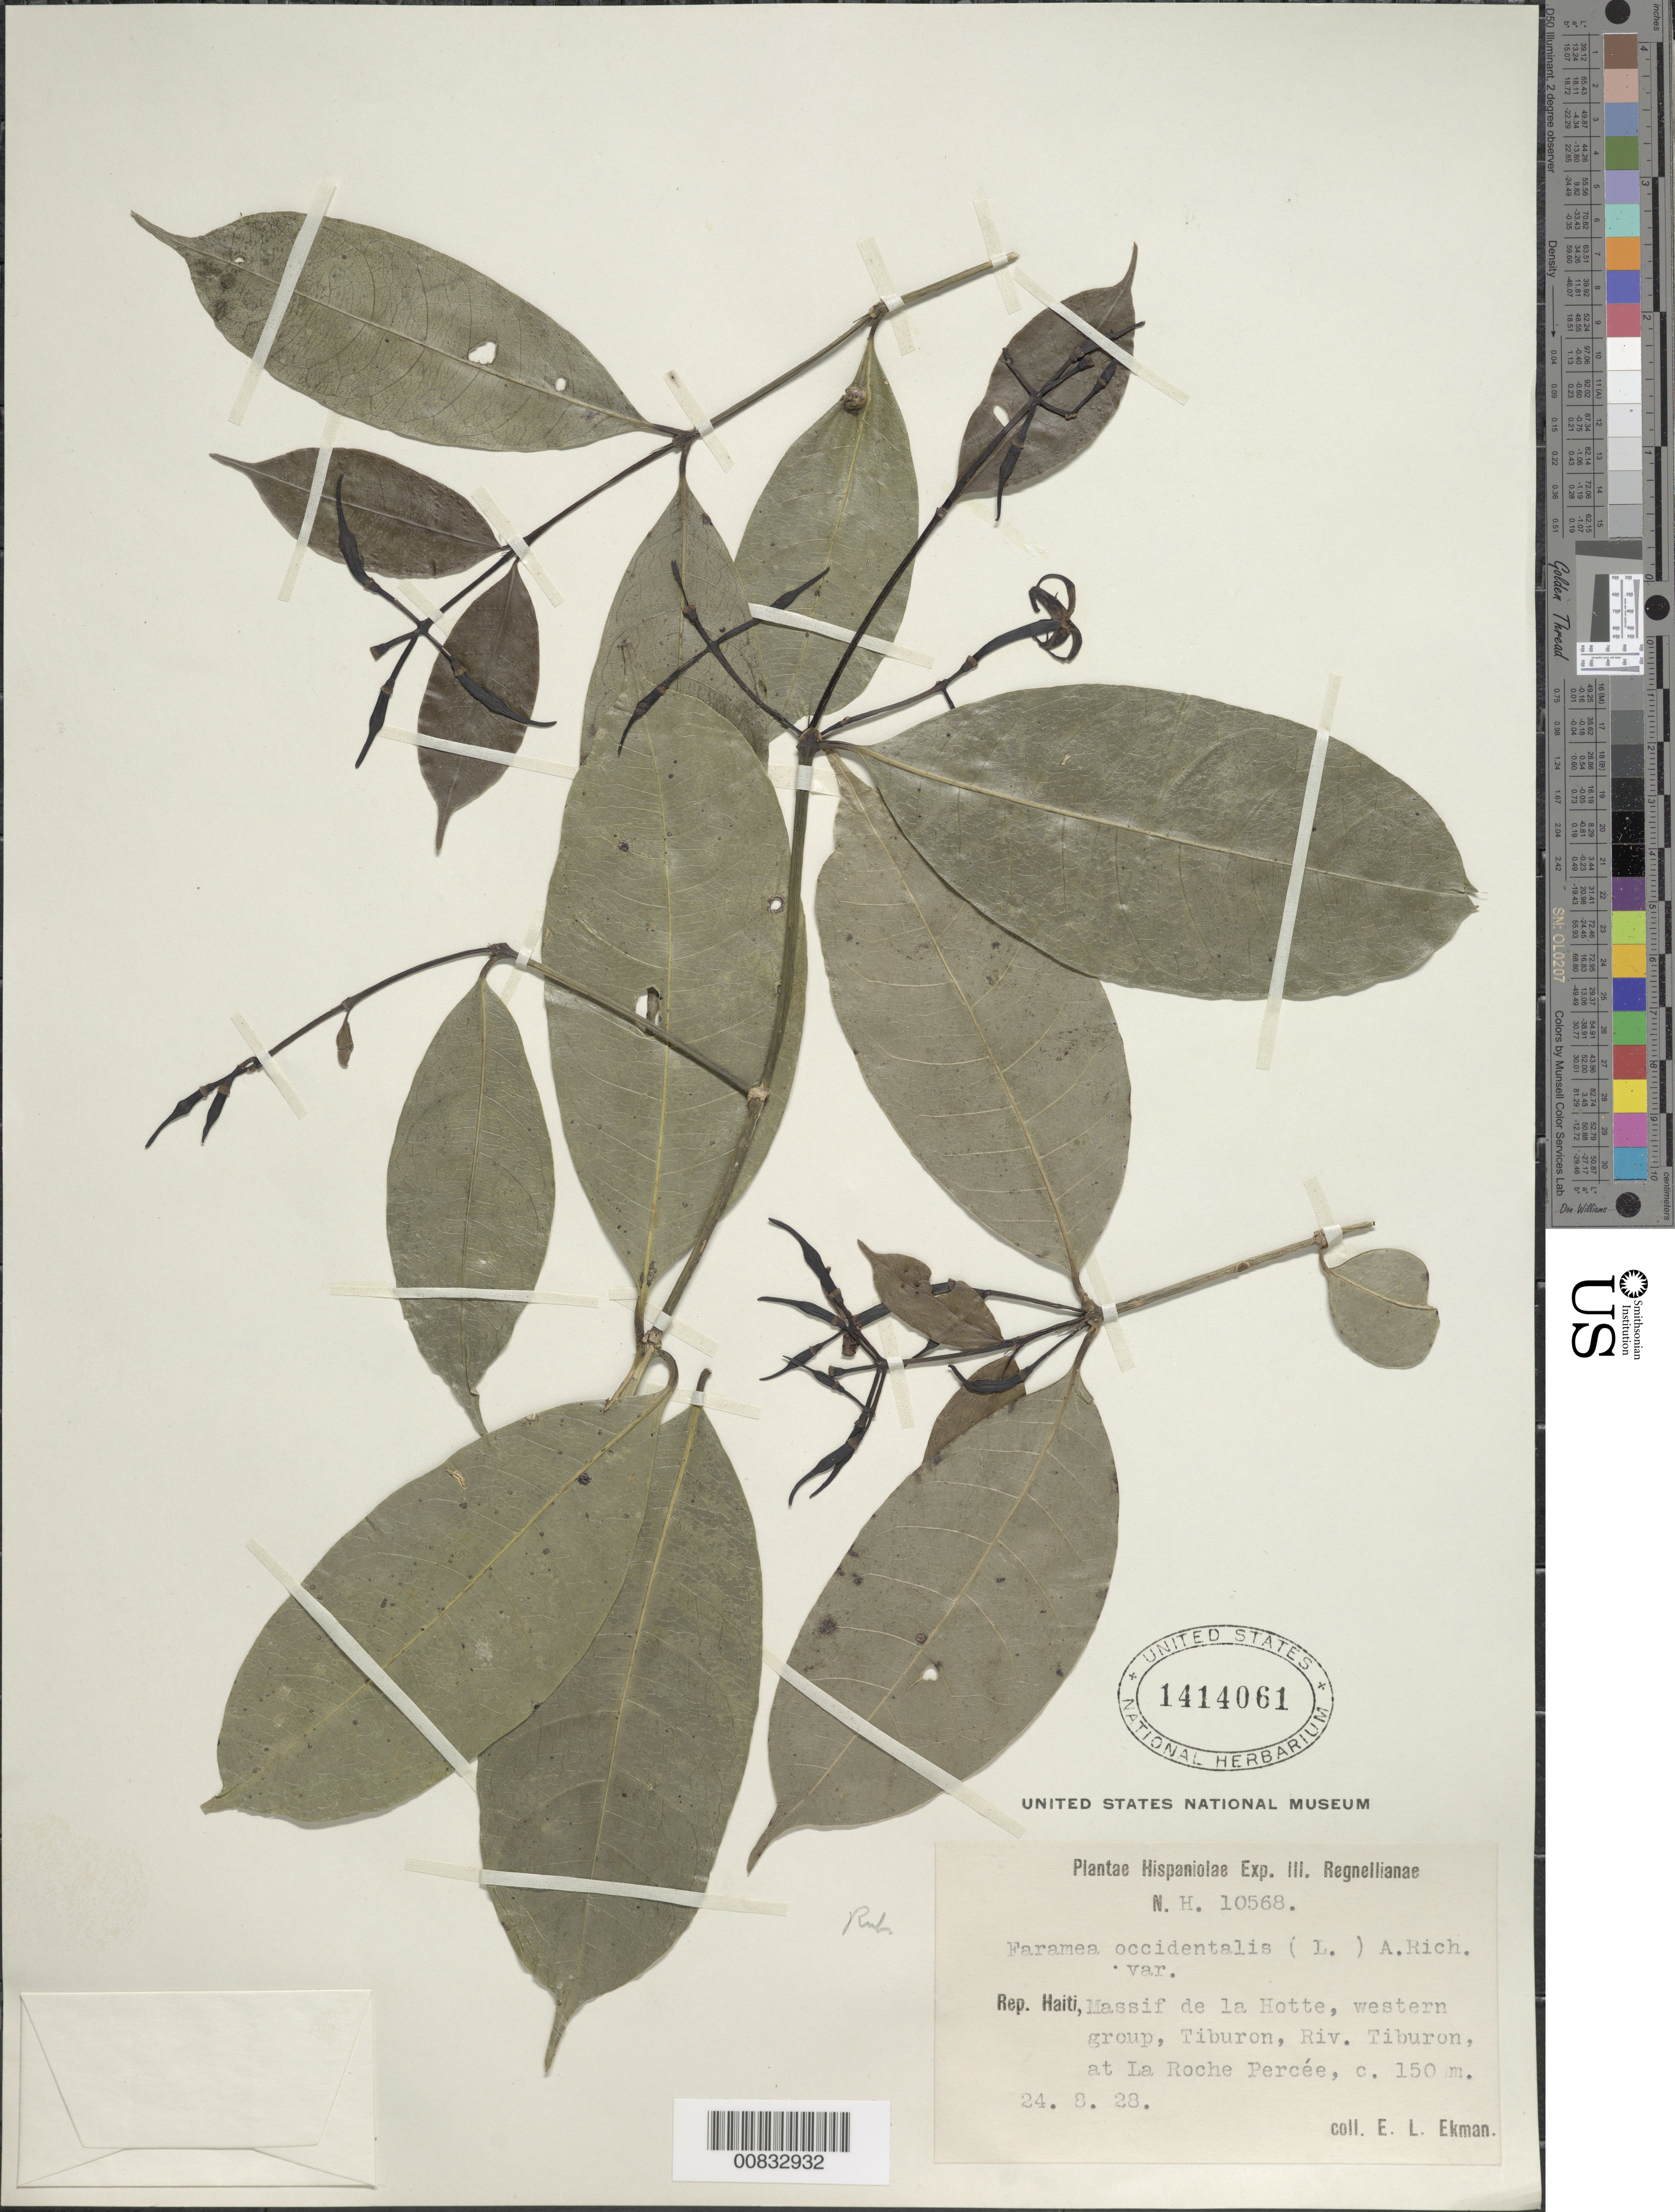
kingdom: Plantae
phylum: Tracheophyta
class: Magnoliopsida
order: Gentianales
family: Rubiaceae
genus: Faramea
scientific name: Faramea occidentalis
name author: (L.) A. Rich.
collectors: E. L. Ekman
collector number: H 10568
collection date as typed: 24 Aug 1928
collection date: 1928-08-24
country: Haiti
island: Hispaniola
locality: Massif de la Hotte, western group, Tiburon, Riv. Tiburon, at La Roche Percée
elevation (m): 150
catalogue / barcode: US 1414061